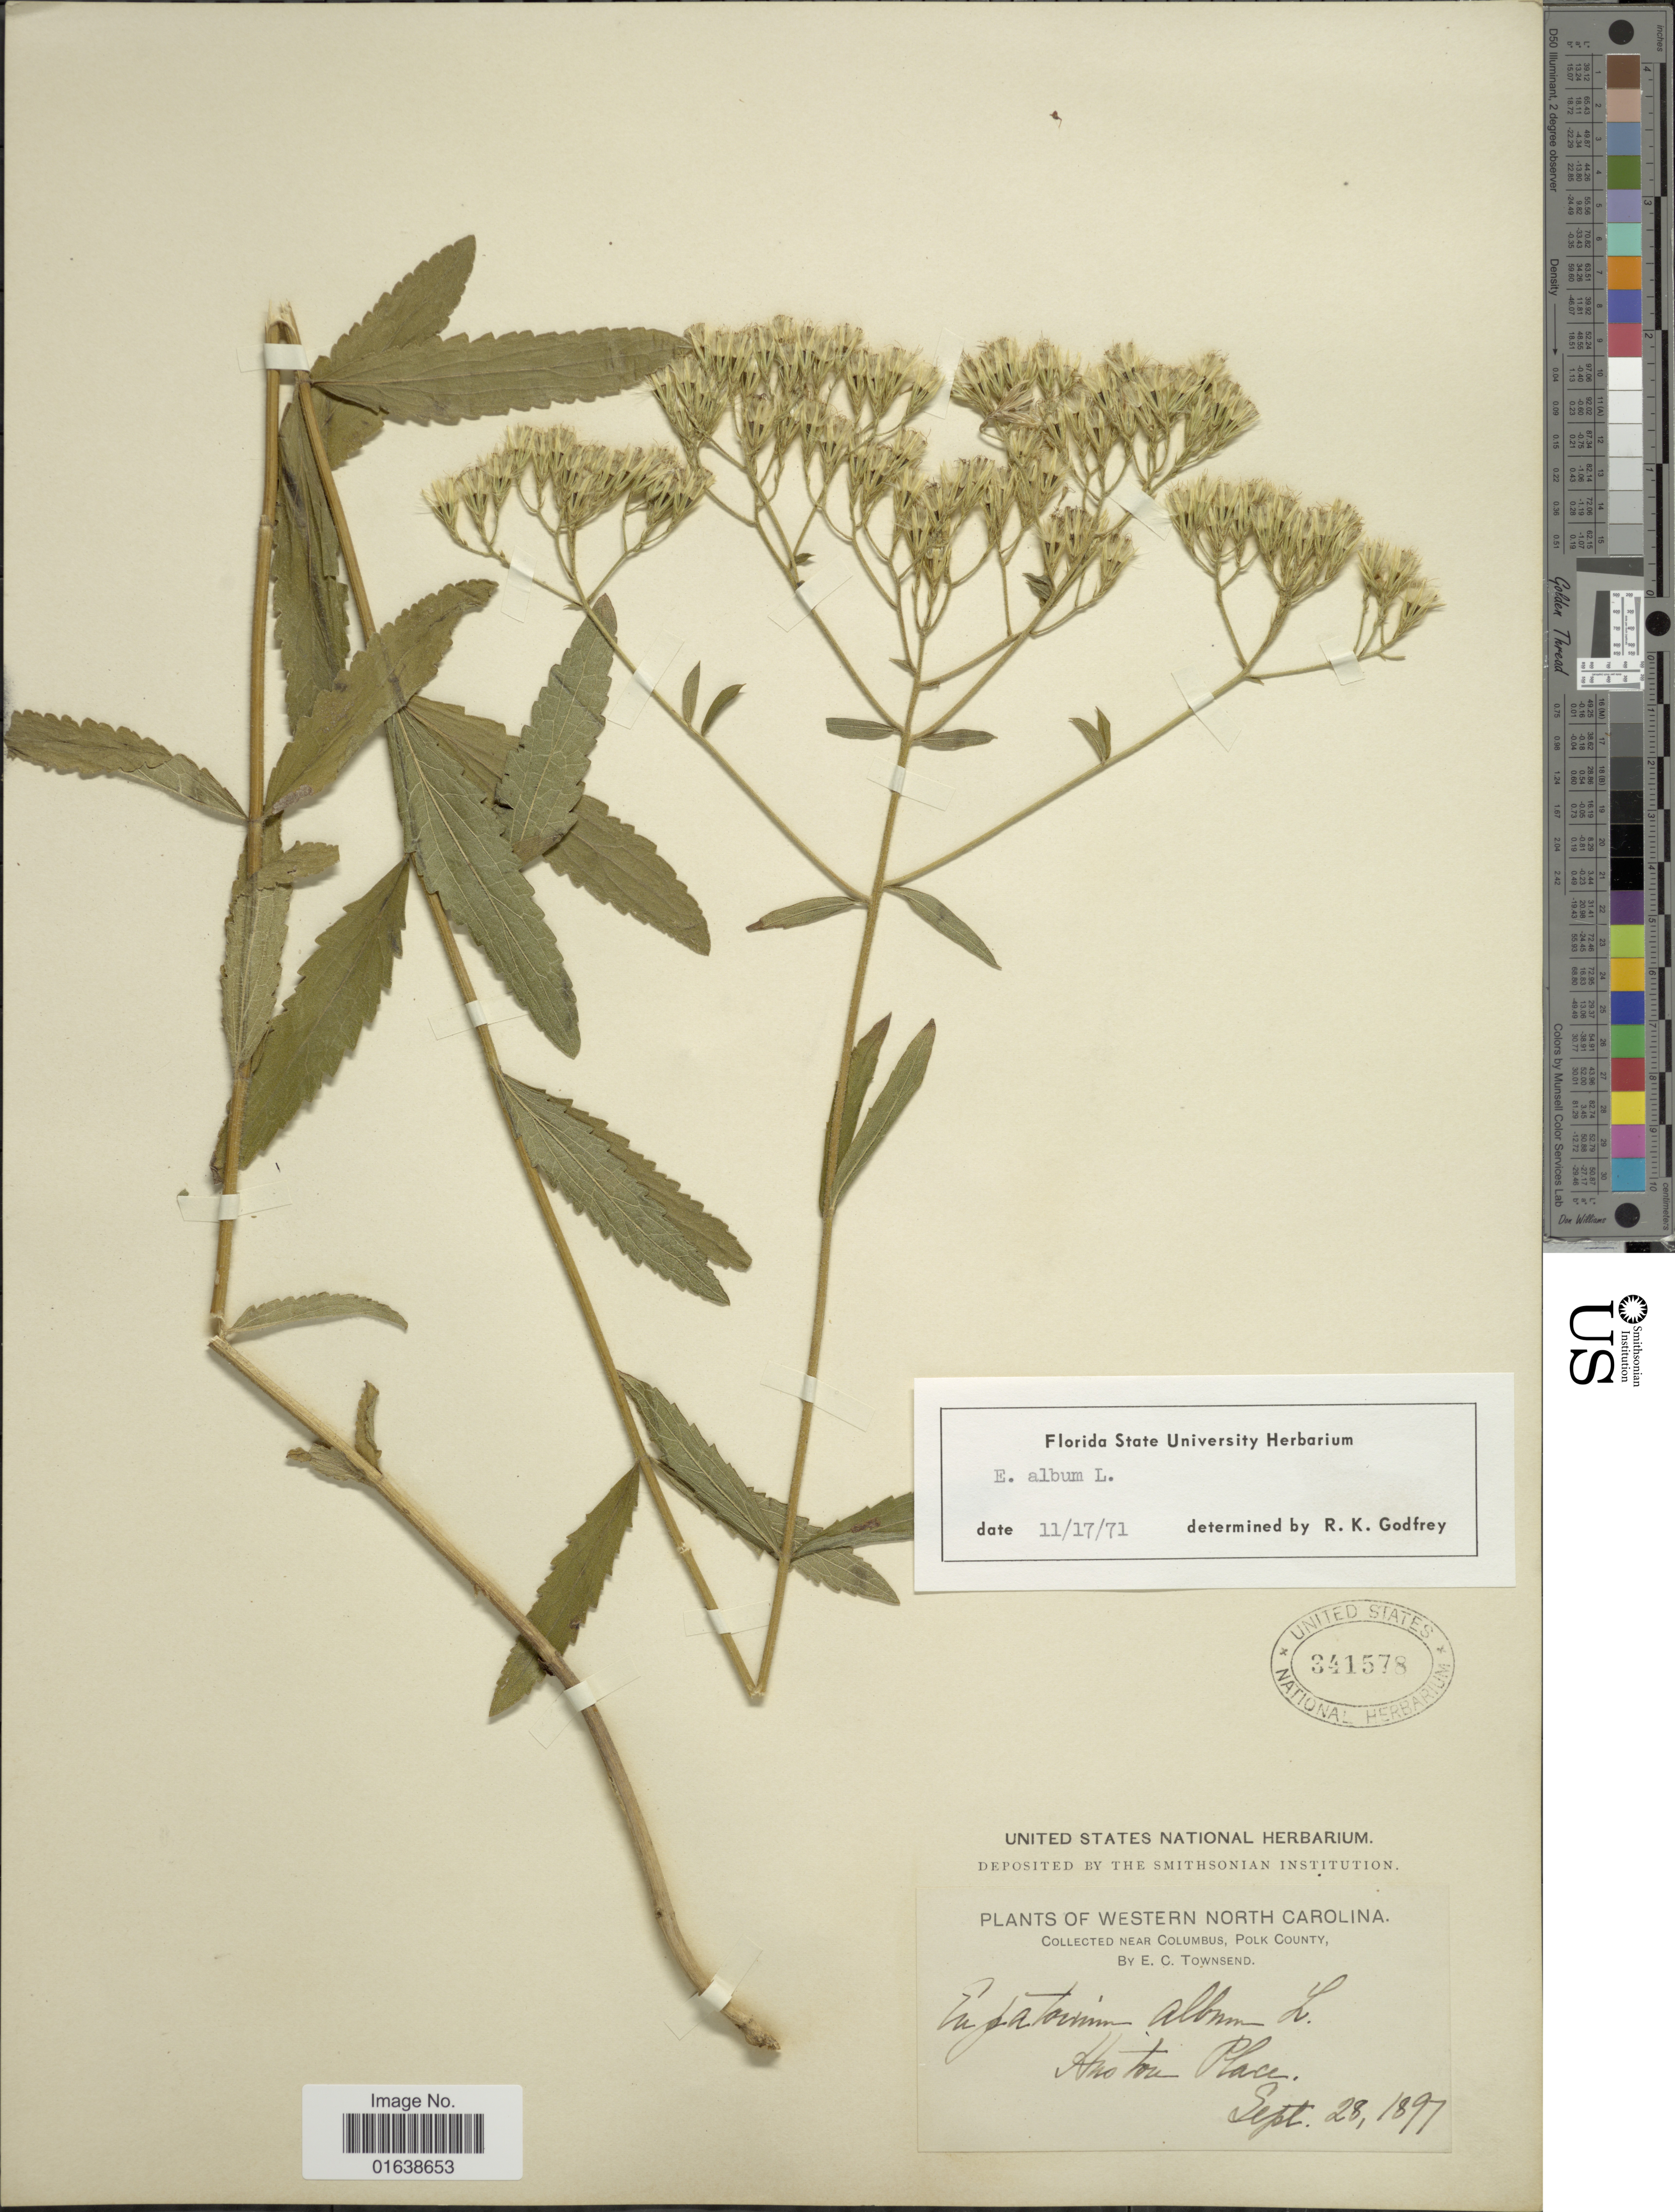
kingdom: Plantae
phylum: Tracheophyta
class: Magnoliopsida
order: Asterales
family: Asteraceae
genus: Eupatorium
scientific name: Eupatorium album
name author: L.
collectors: E. C. Townsend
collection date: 1897-09-28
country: United States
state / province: North Carolina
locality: Western North Carolina. Near Columbus, Polk County. Hunston Place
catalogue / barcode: US 341578